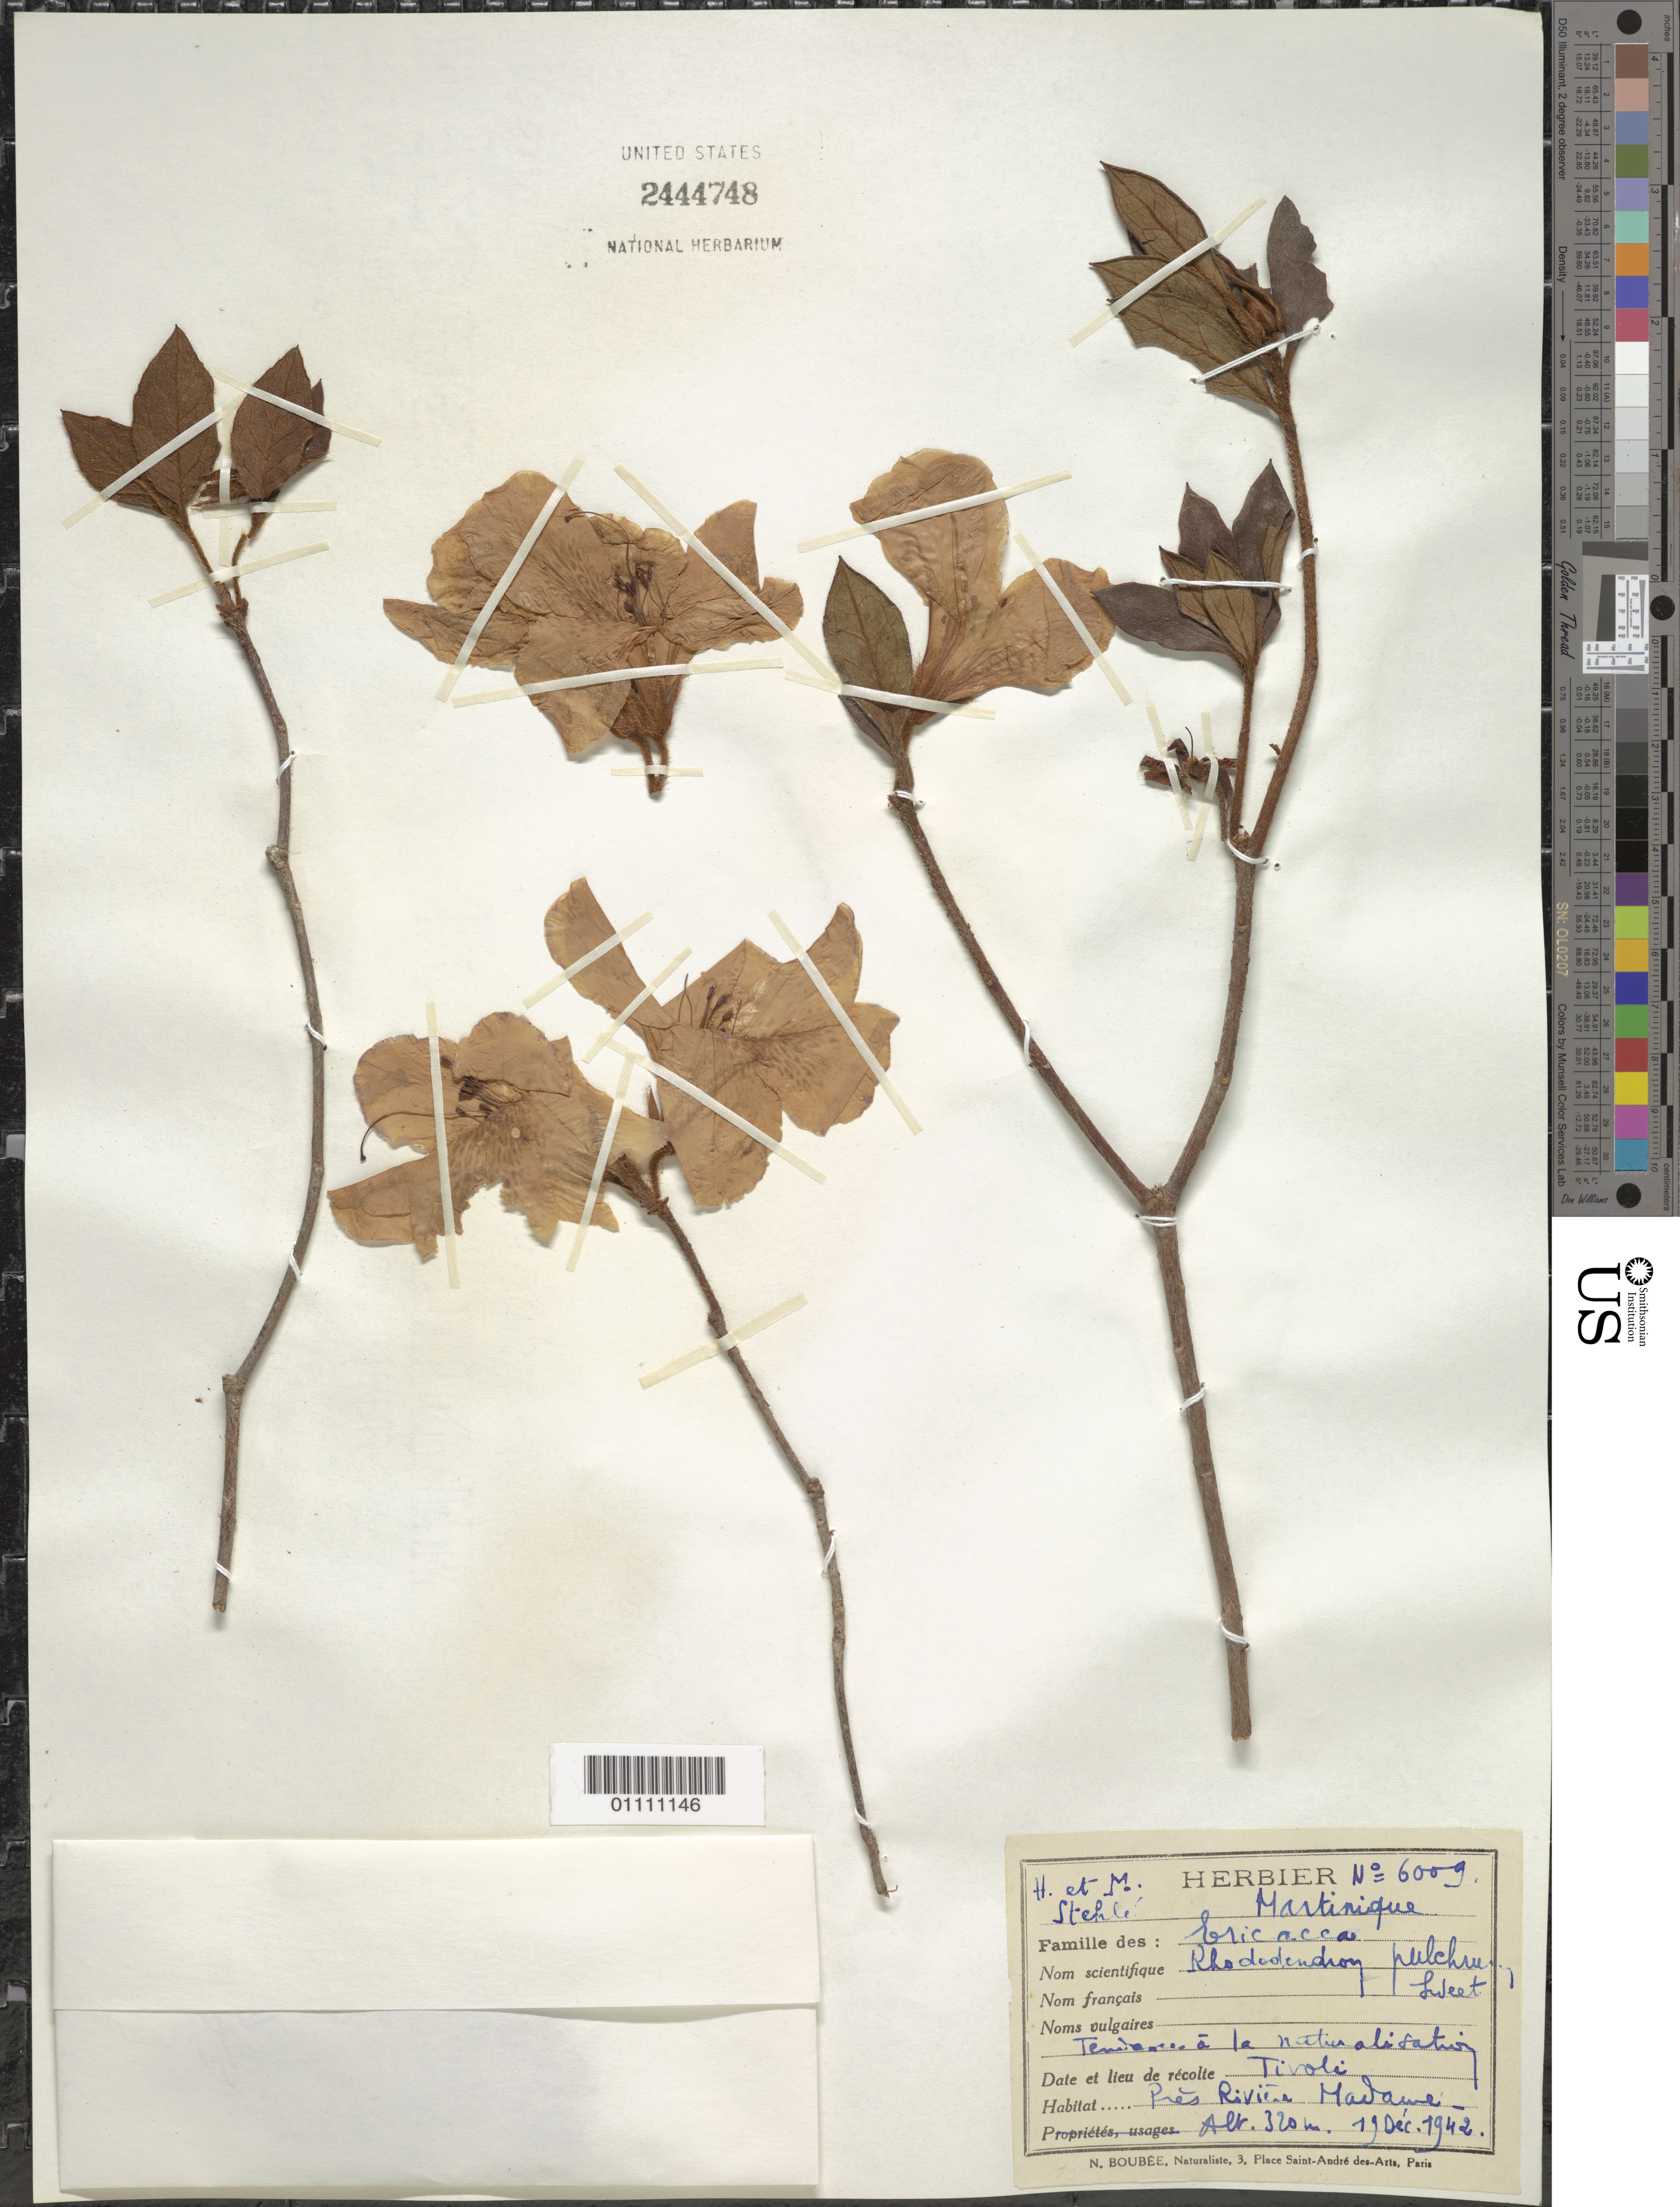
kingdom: Plantae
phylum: Tracheophyta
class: Magnoliopsida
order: Ericales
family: Ericaceae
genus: Rhododendron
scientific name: Rhododendron pulchrum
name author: Sweet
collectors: H. Stehlé & M. Stehlé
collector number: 6009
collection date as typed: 19 Dec 1942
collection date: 1942-12-19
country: Martinique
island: Martinique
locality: Pres Riviera Madame.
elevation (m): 320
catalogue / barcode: US 2444748